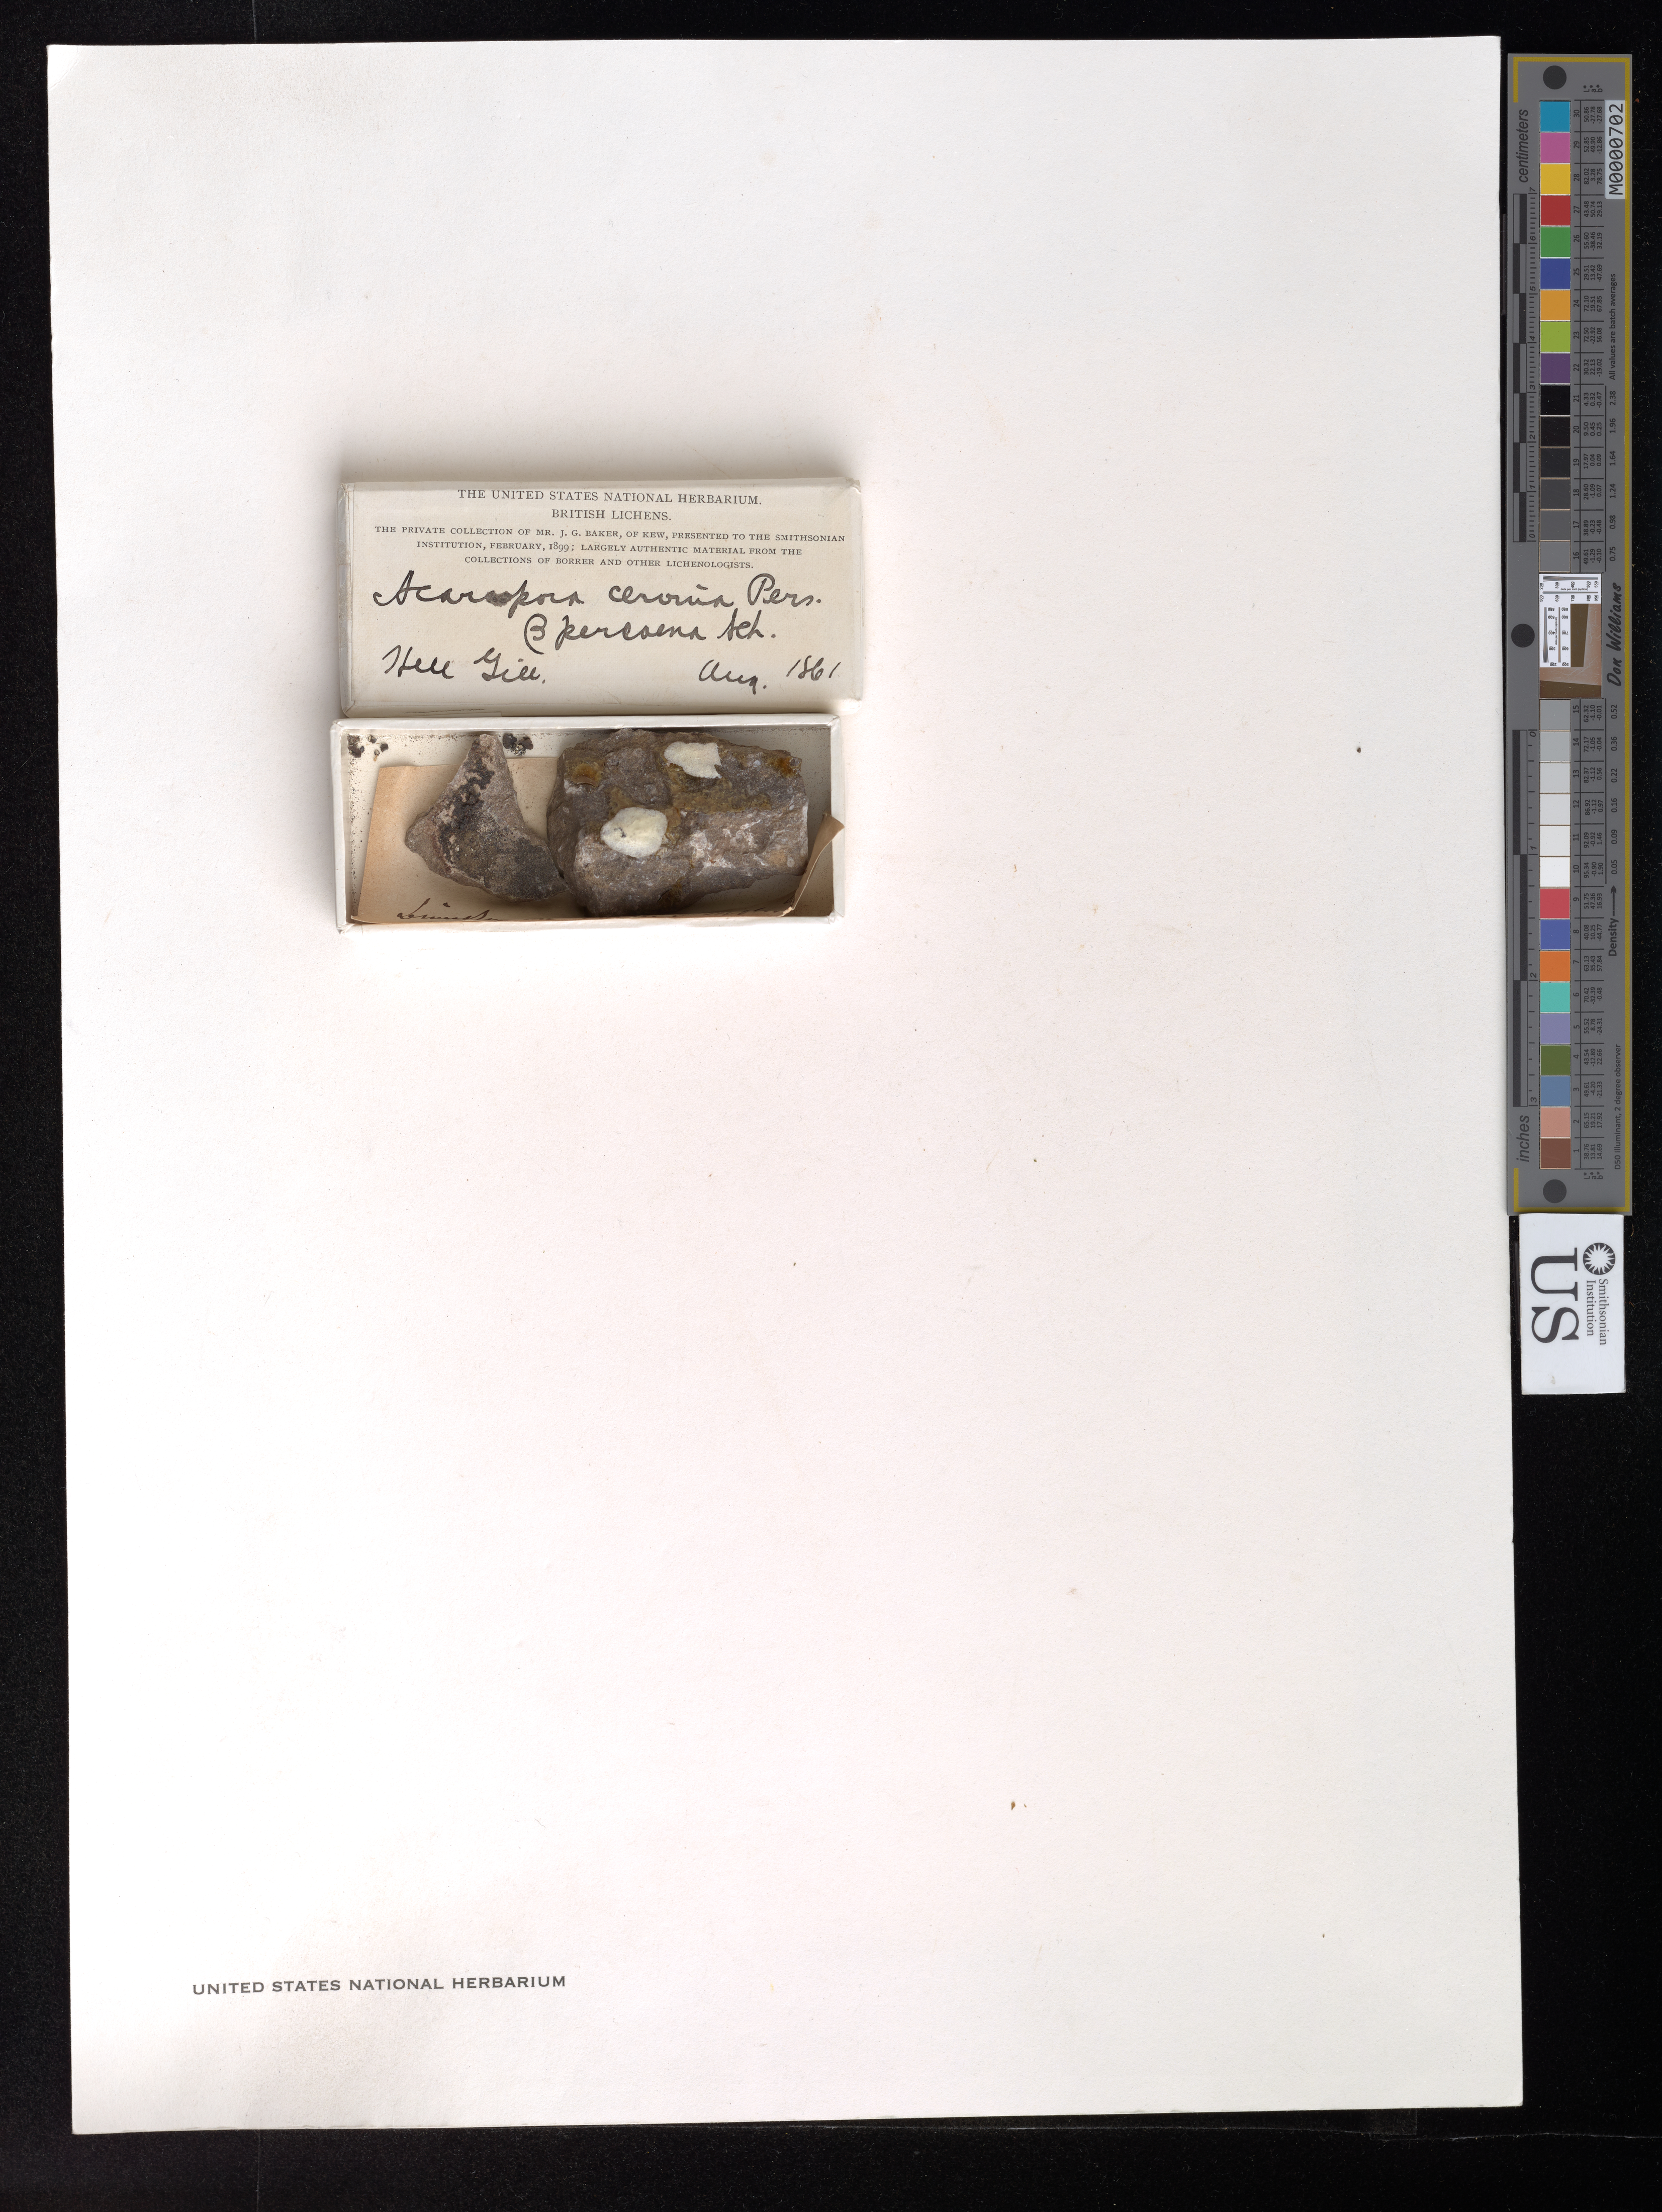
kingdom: Fungi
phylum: Ascomycota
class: Lecanoromycetes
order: Acarosporales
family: Acarosporaceae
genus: Acarospora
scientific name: Acarospora cervina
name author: (Ach.) A. Massal.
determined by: Lichen Identifications Updating Project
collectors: J. G. Baker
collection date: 1861-08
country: United Kingdom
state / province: England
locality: British. Hell Gill.